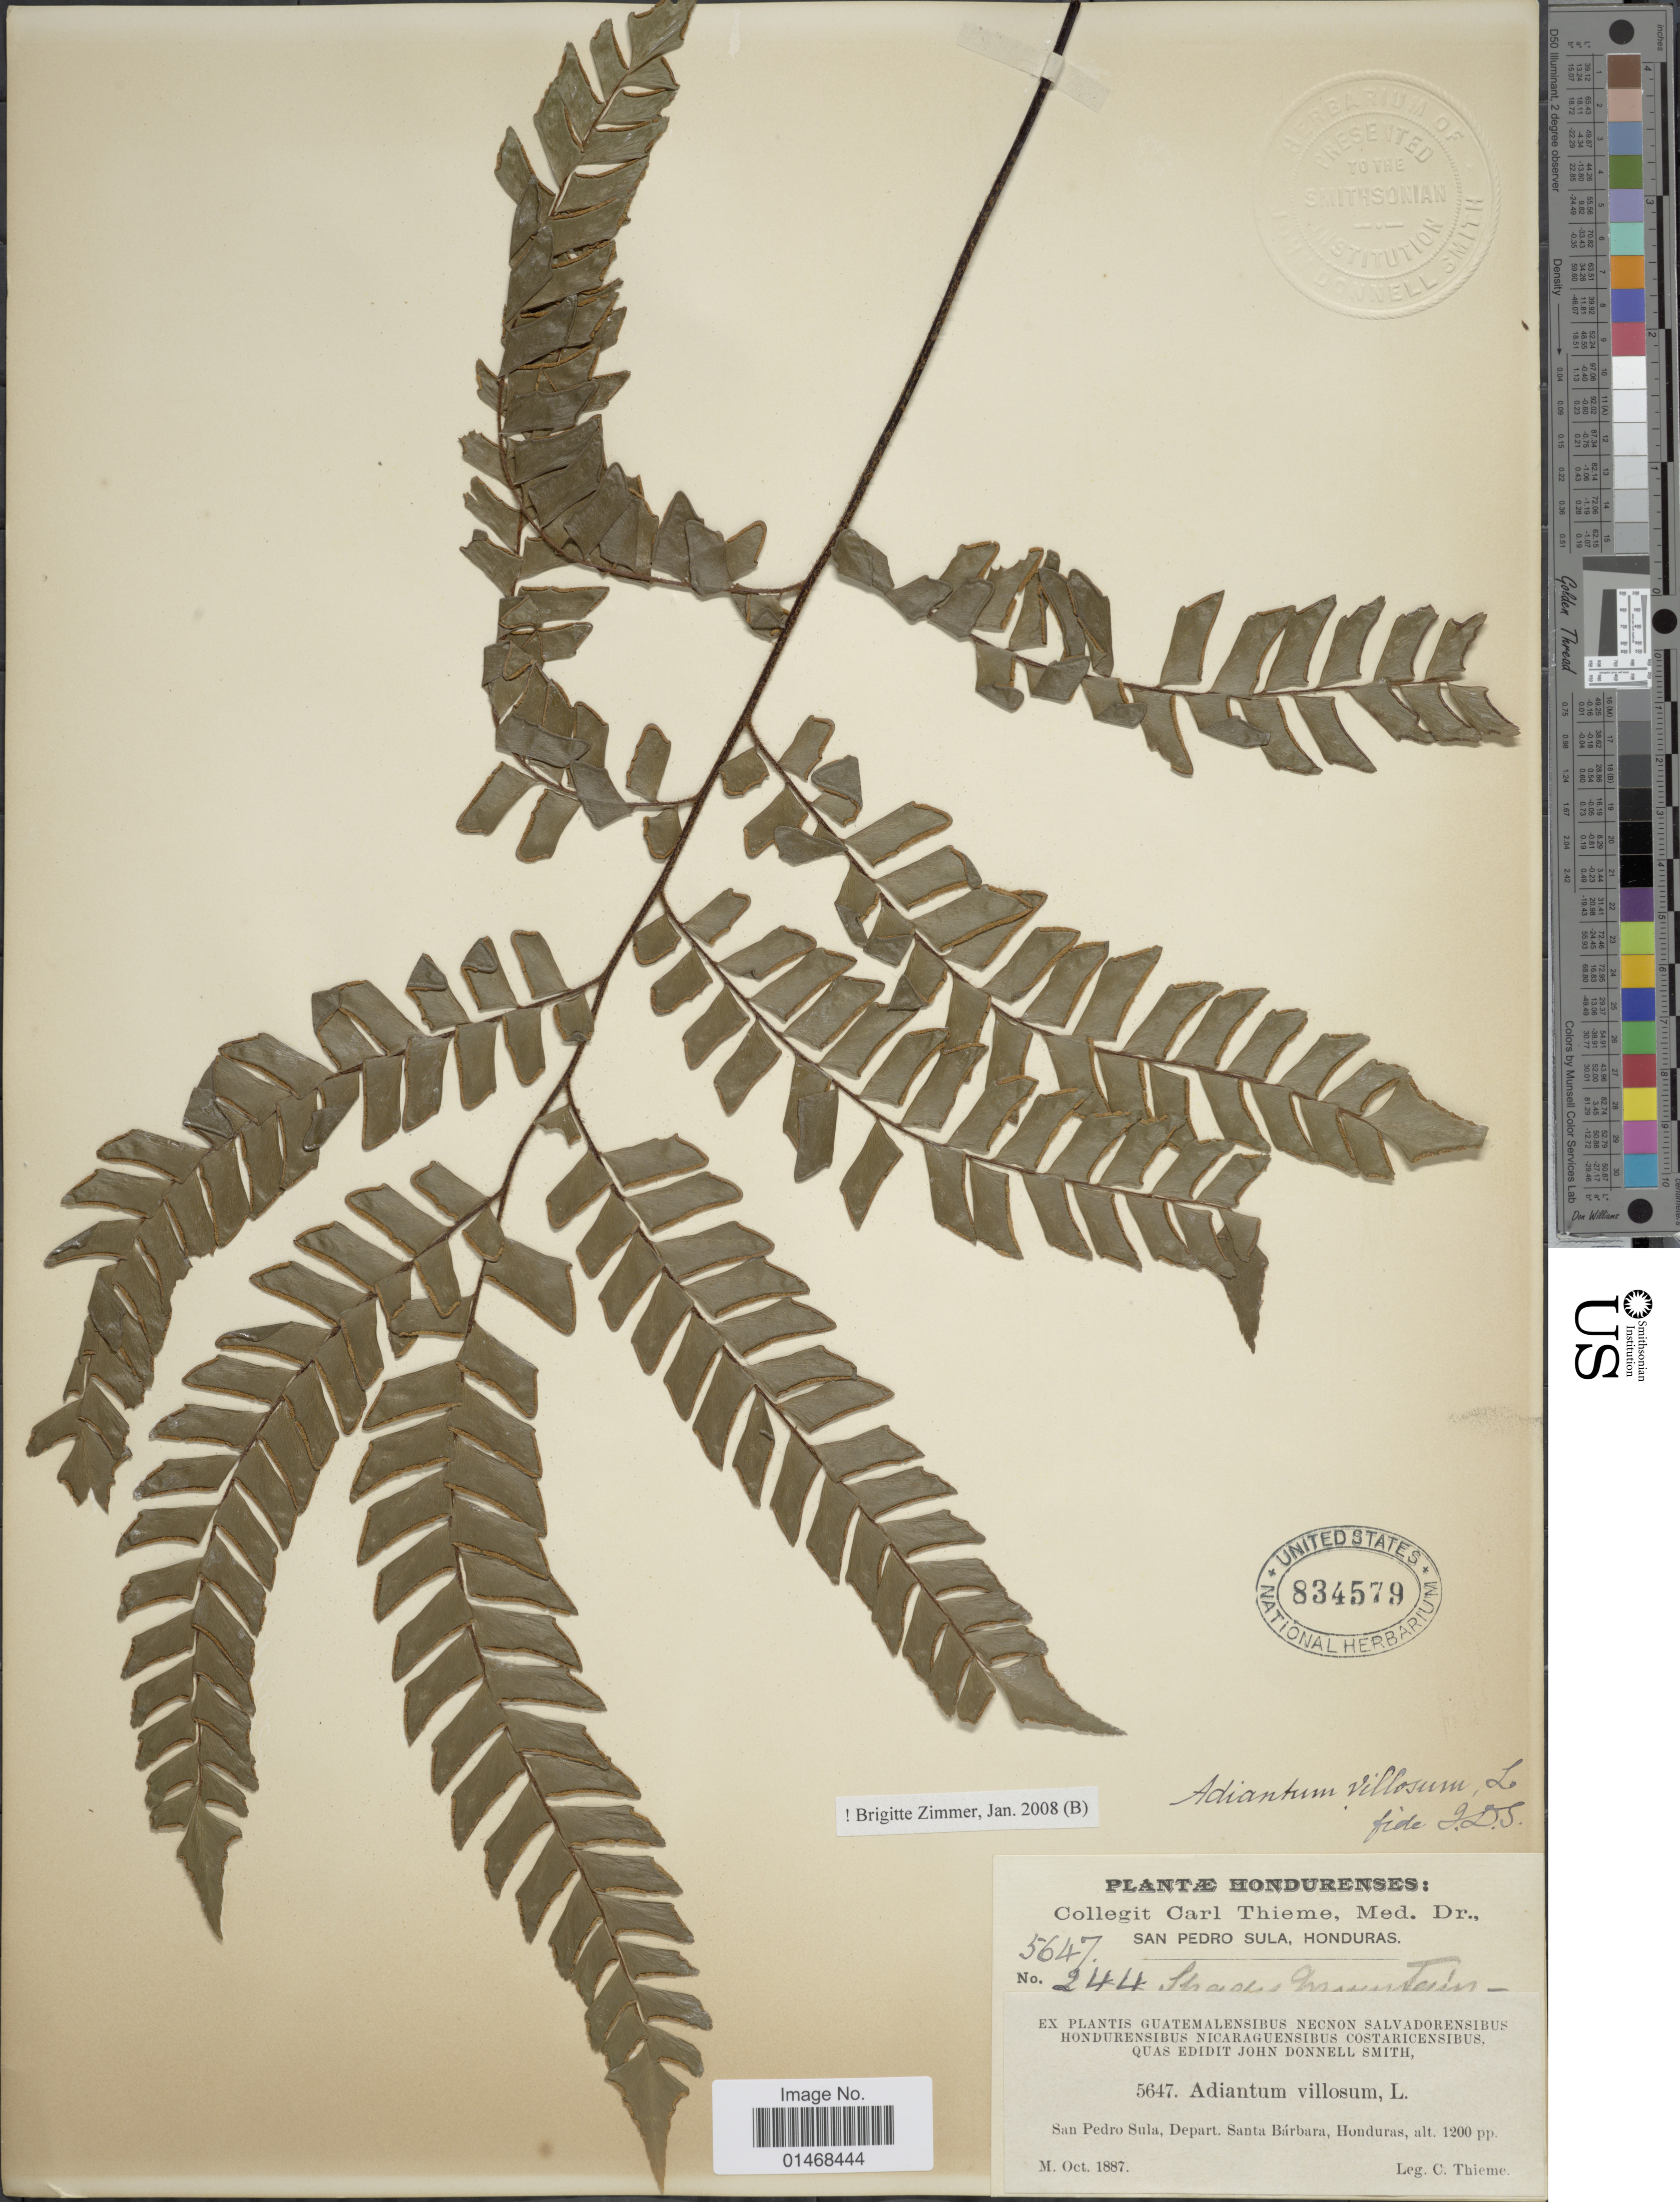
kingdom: Plantae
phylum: Tracheophyta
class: Polypodiopsida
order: Polypodiales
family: Pteridaceae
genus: Adiantum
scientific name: Adiantum villosum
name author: L.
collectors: C. Thieme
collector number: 5647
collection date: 1887-10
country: Honduras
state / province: Santa Bárbara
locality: San Pedro Sula, Depart Santa Bárbara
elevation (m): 366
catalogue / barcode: US 834579